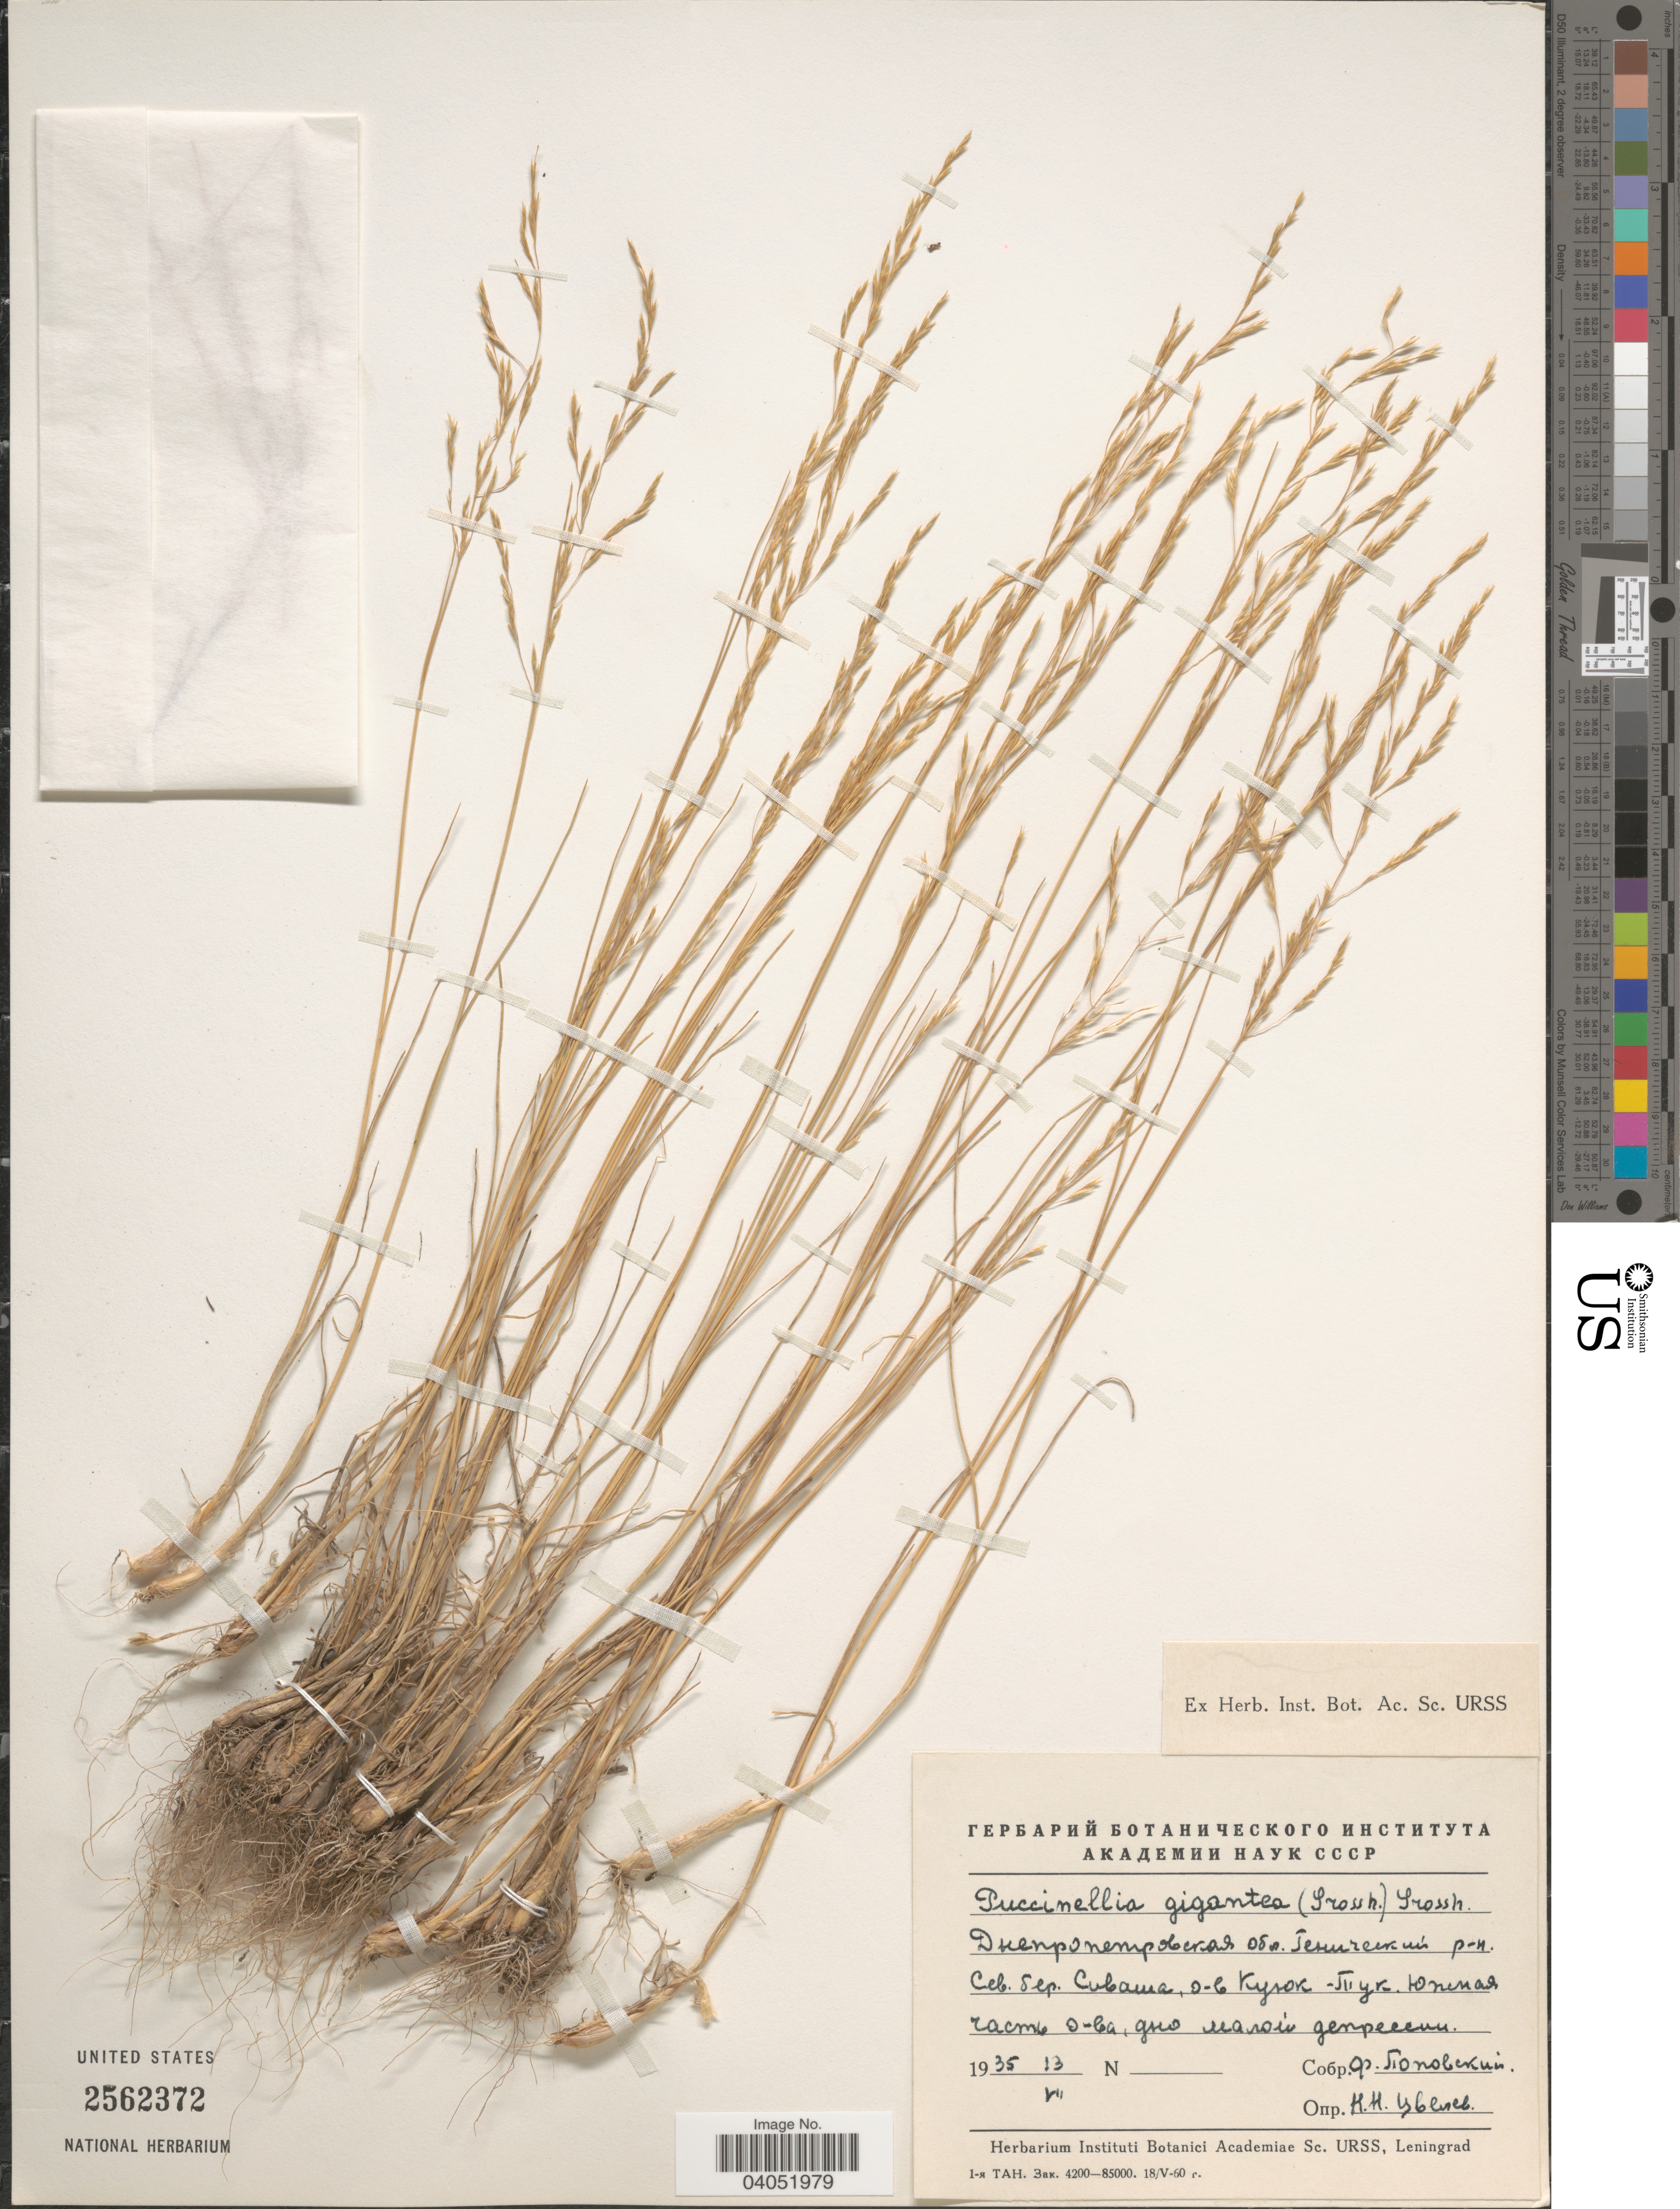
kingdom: Plantae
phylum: Tracheophyta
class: Liliopsida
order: Poales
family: Poaceae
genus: Puccinellia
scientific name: Puccinellia gigantea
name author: (Grossh.) Grossh.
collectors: F. Popovskiy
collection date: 1935-07-13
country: Ukraine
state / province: Kherson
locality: North shore of Sivash, south end of Island Kuyuk-Tuk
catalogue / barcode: US 2562372